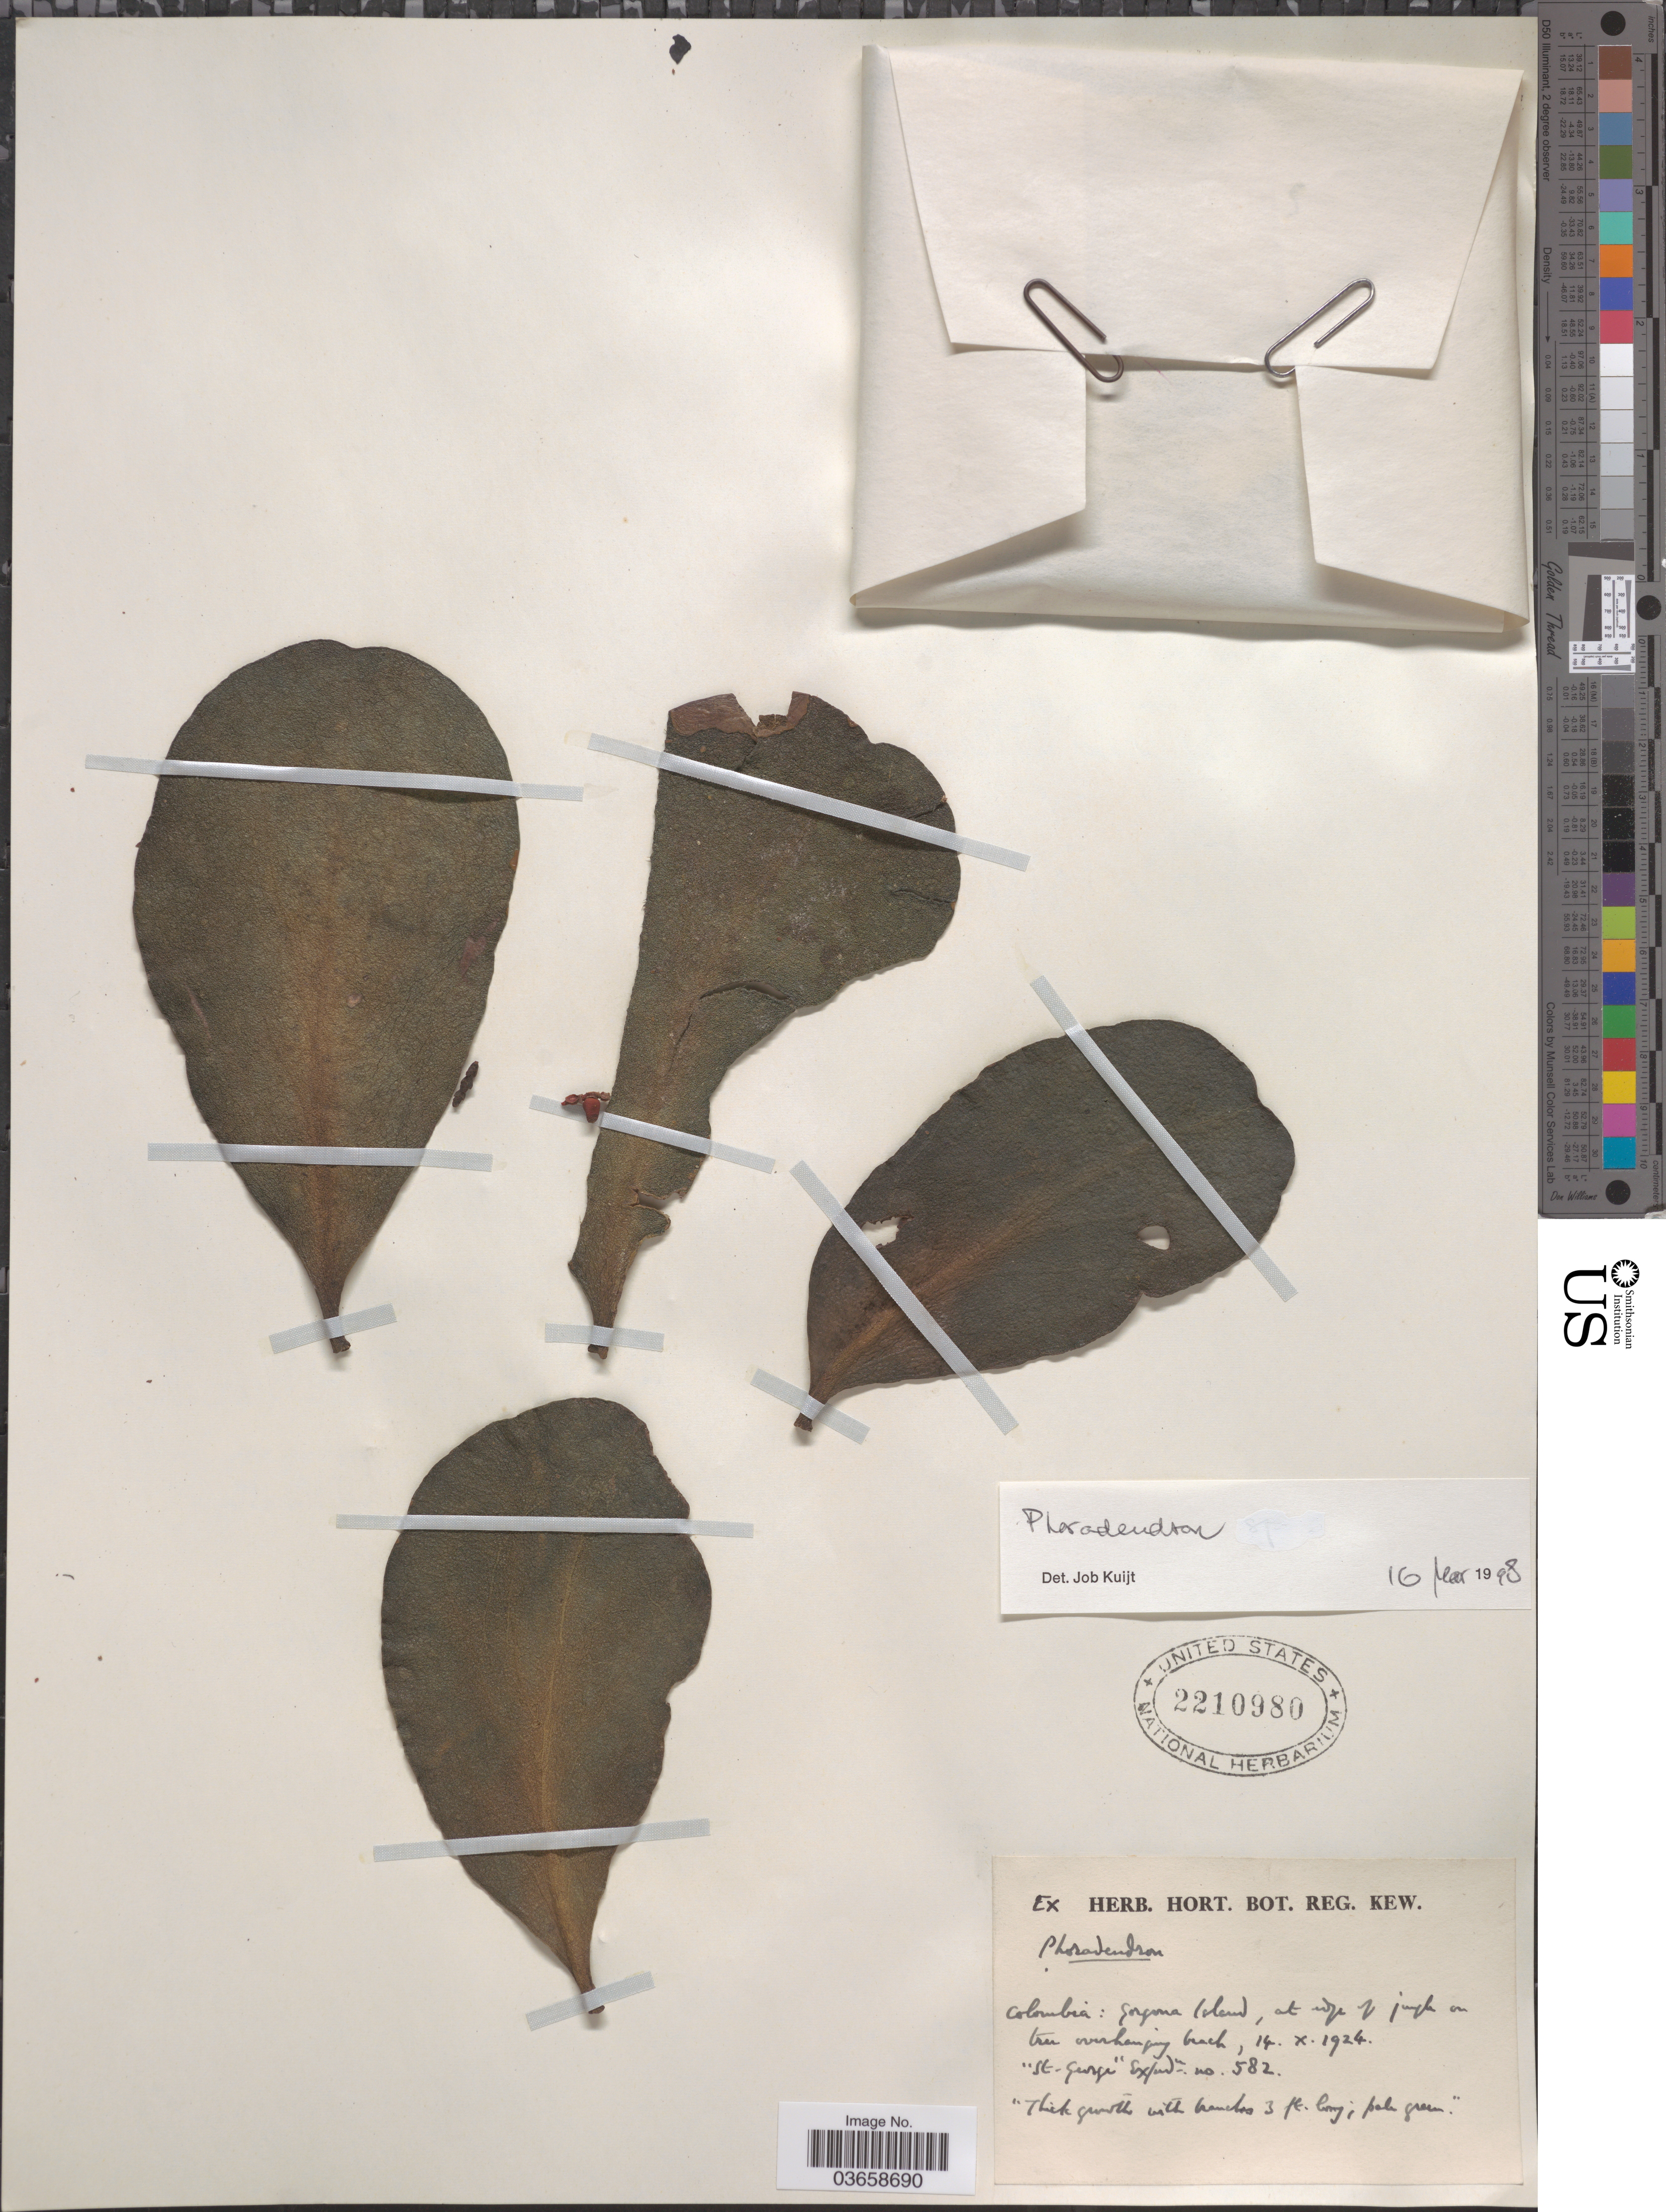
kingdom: Plantae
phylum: Tracheophyta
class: Magnoliopsida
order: Santalales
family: Viscaceae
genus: Phoradendron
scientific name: Phoradendron sp.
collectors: ex herb. Hort. Reg. Kew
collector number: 582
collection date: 1924-10-14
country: Colombia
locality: Gorgona Island. St. George.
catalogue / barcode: US 2210980